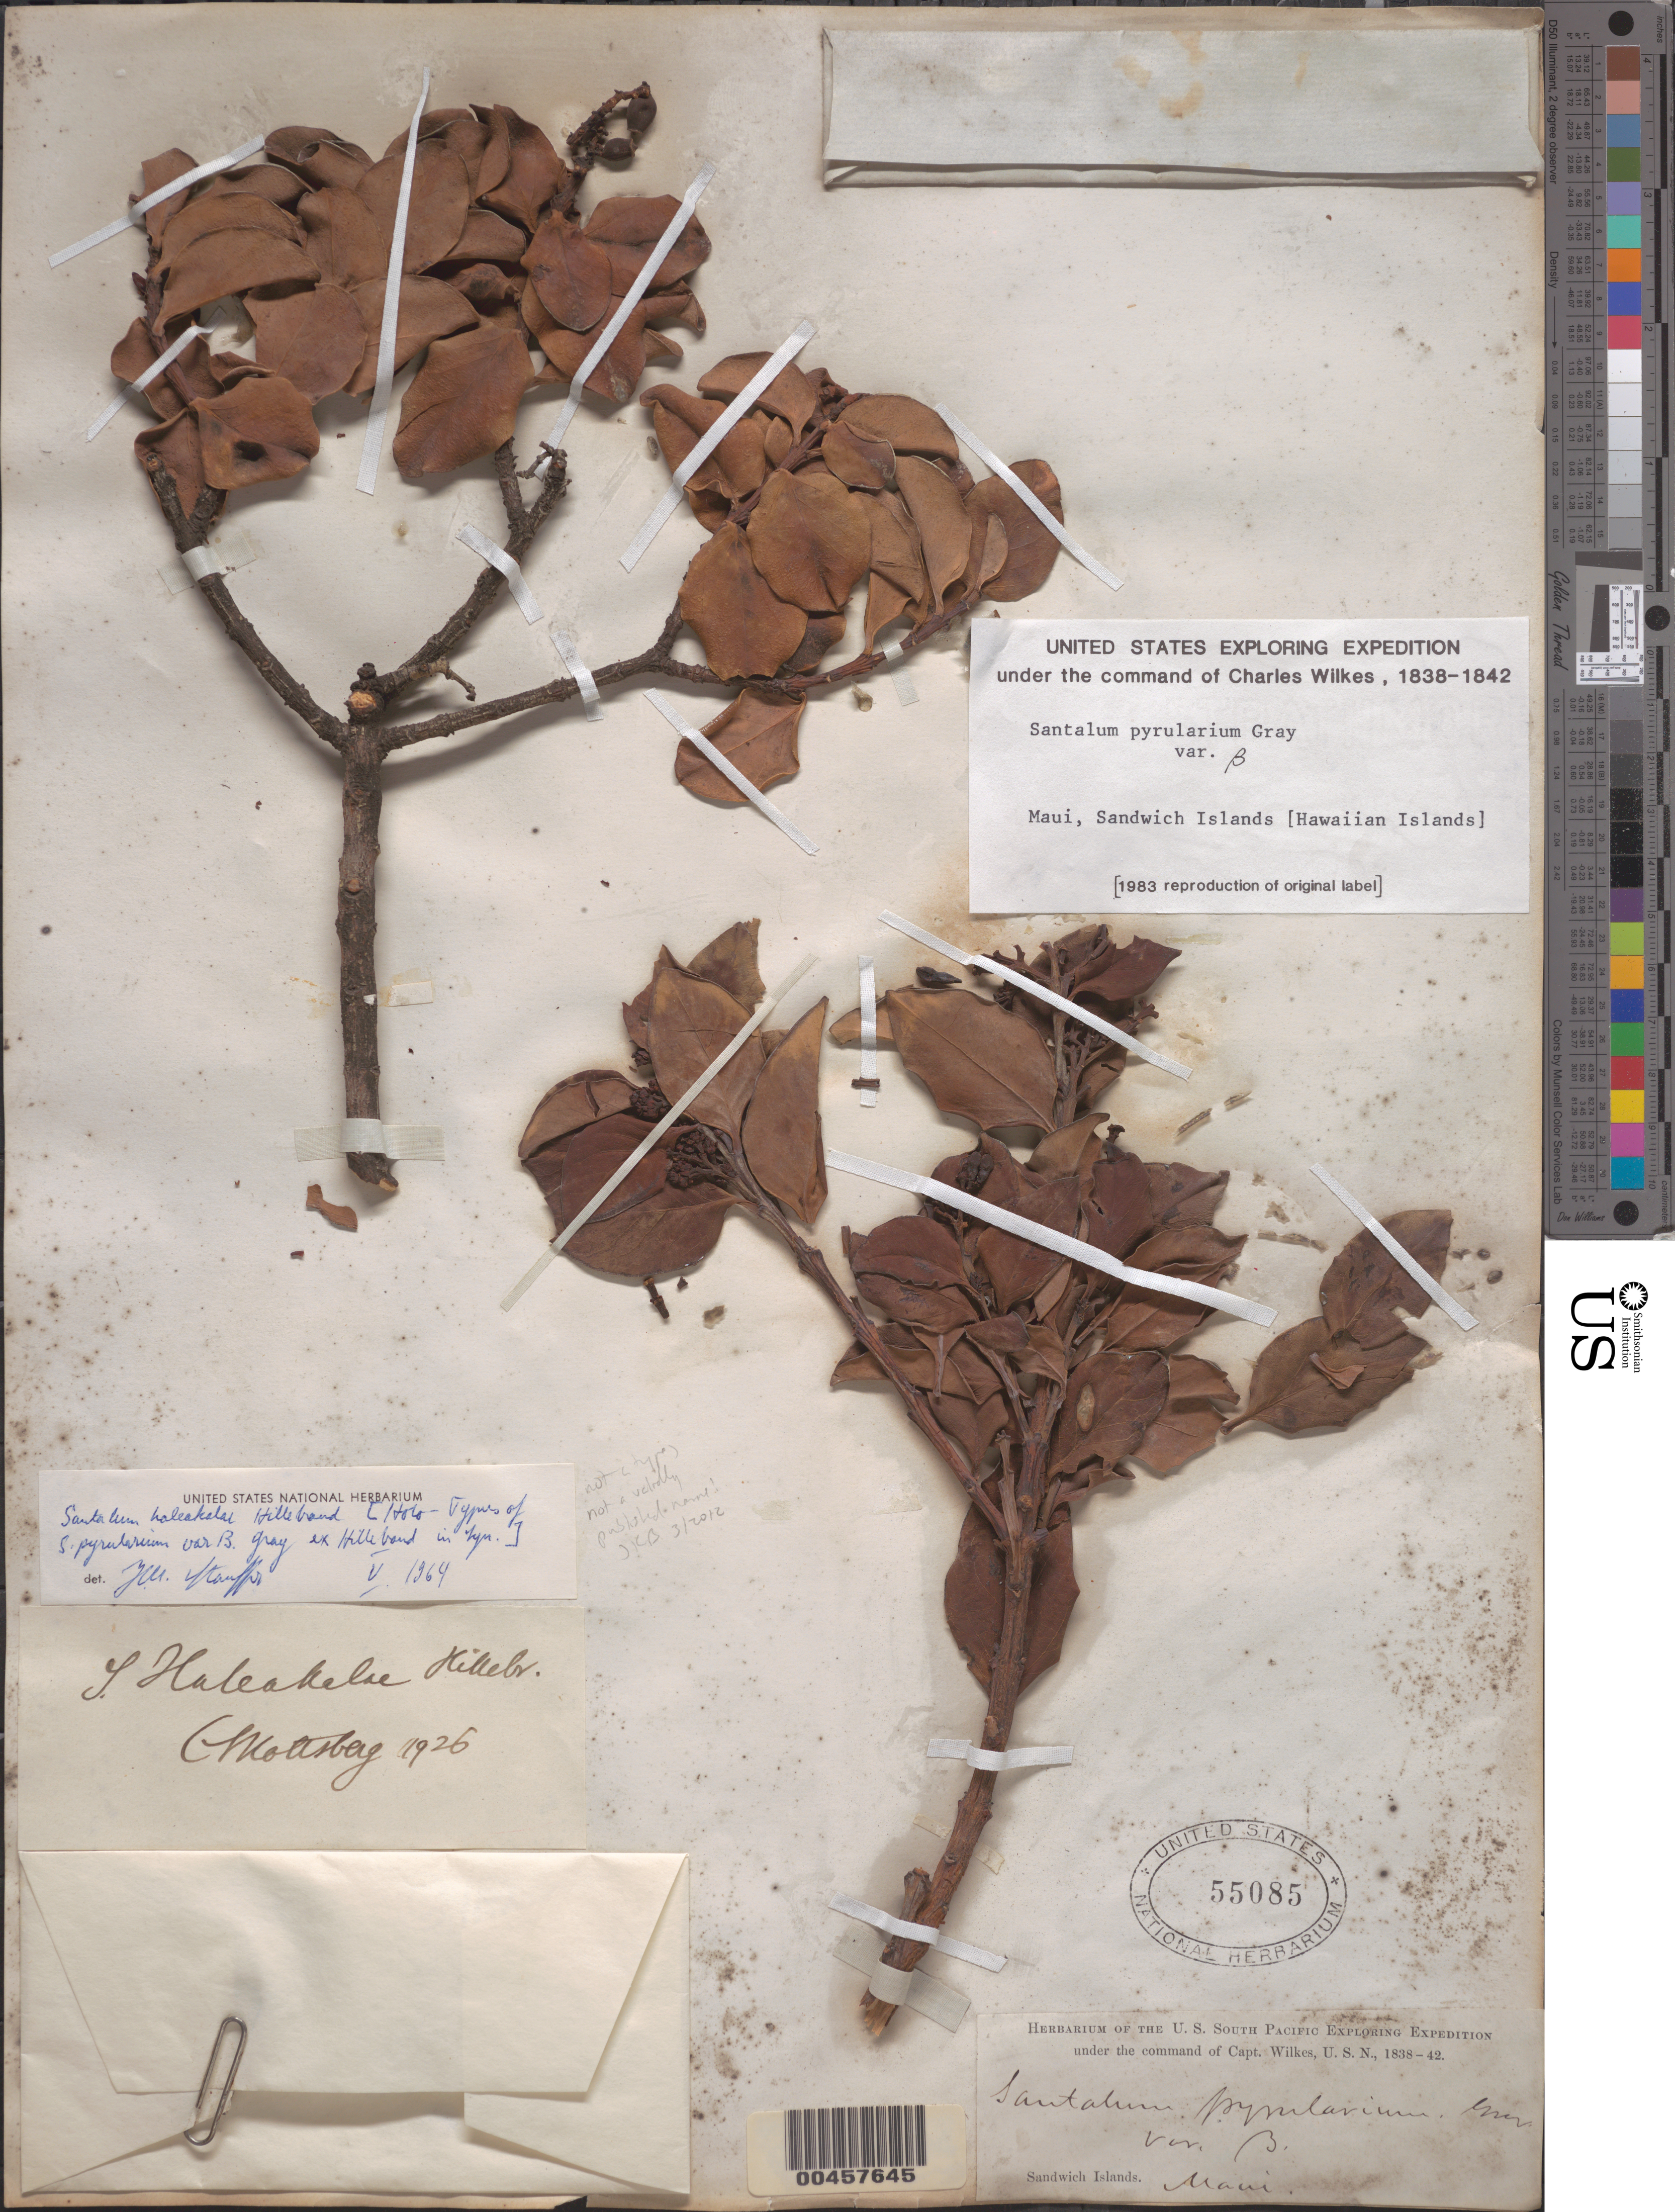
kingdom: Plantae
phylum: Tracheophyta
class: Magnoliopsida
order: Santalales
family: Santalaceae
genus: Santalum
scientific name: Santalum haleakalae var. haleakalae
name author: Hillebr.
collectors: Wilkes Explor. Exped.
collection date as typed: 1838 to -- --- 1842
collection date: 1838/1842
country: United States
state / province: Hawaii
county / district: Maui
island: Maui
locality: Sandwich Islands, Haleakelae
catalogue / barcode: US 55085